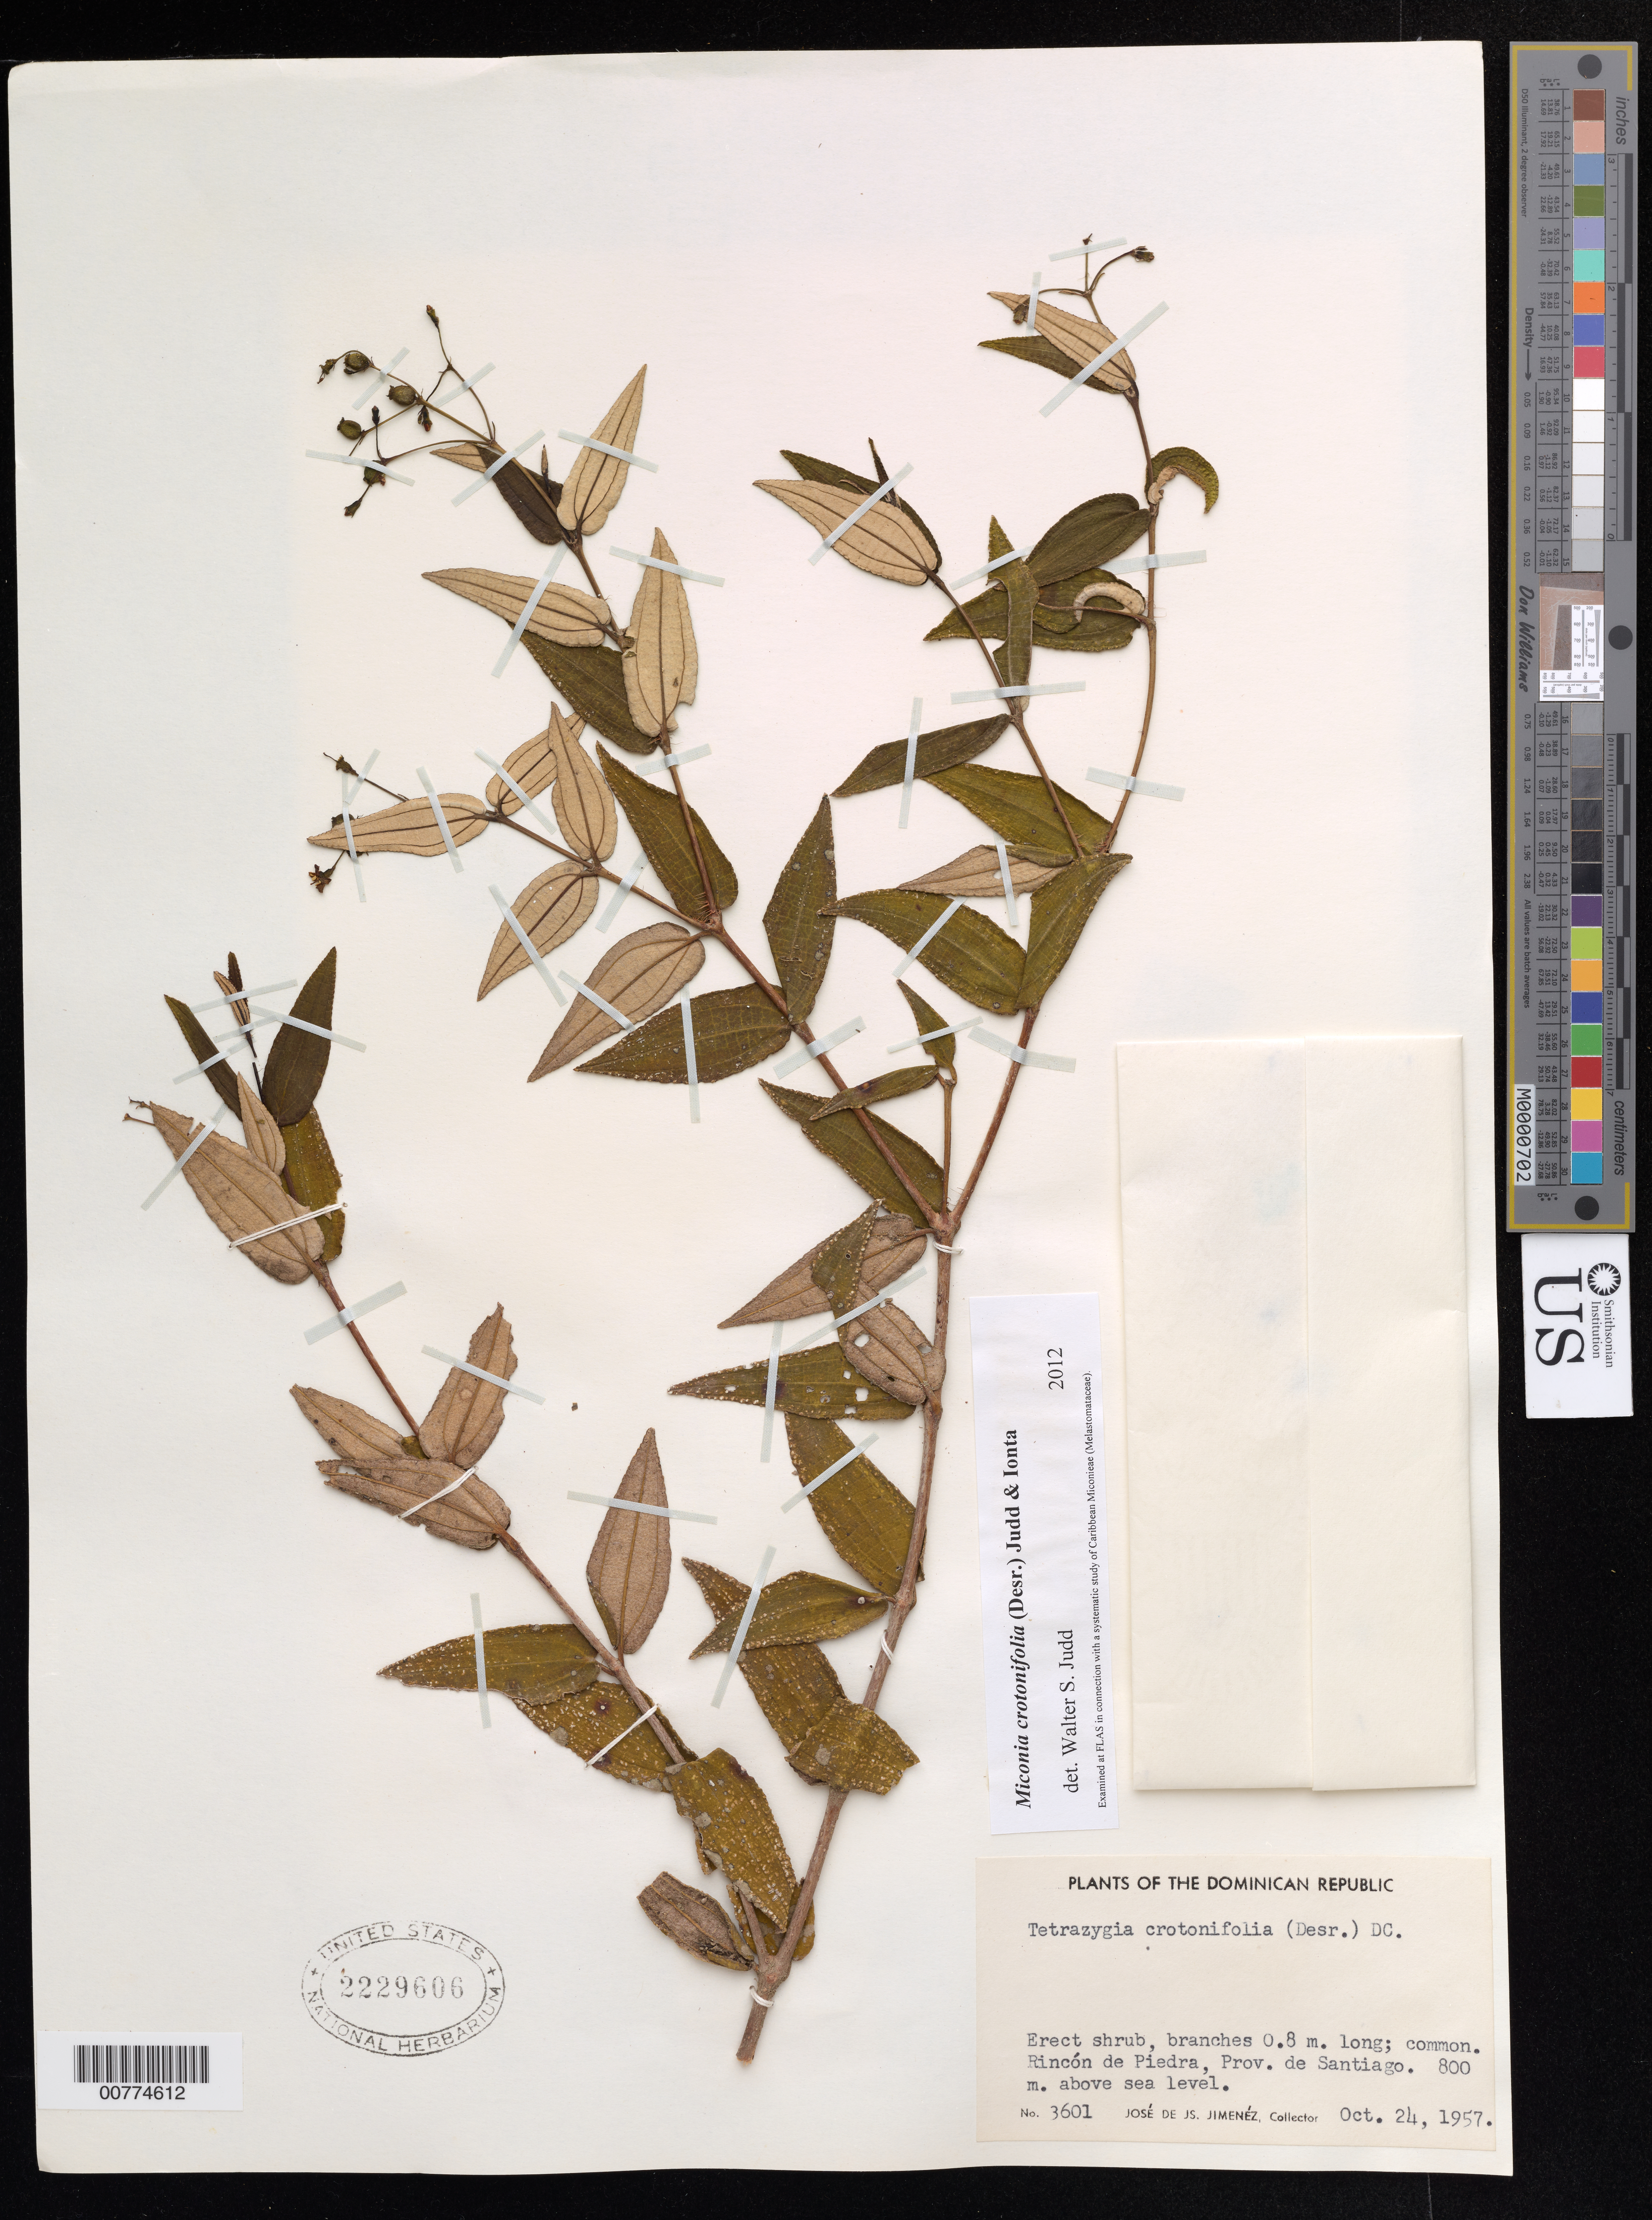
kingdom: Plantae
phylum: Tracheophyta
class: Magnoliopsida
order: Myrtales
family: Melastomataceae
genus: Miconia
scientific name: Miconia crotonifolia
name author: (Desr.) Judd & Ionta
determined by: Judd, Walter S.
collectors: J. J. Jiménez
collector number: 3601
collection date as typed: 24 Oct 1957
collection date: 1957-10-24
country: Dominican Republic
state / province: Santiago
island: Hispaniola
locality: Rincón de Piedra.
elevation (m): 800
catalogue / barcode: US 2229606